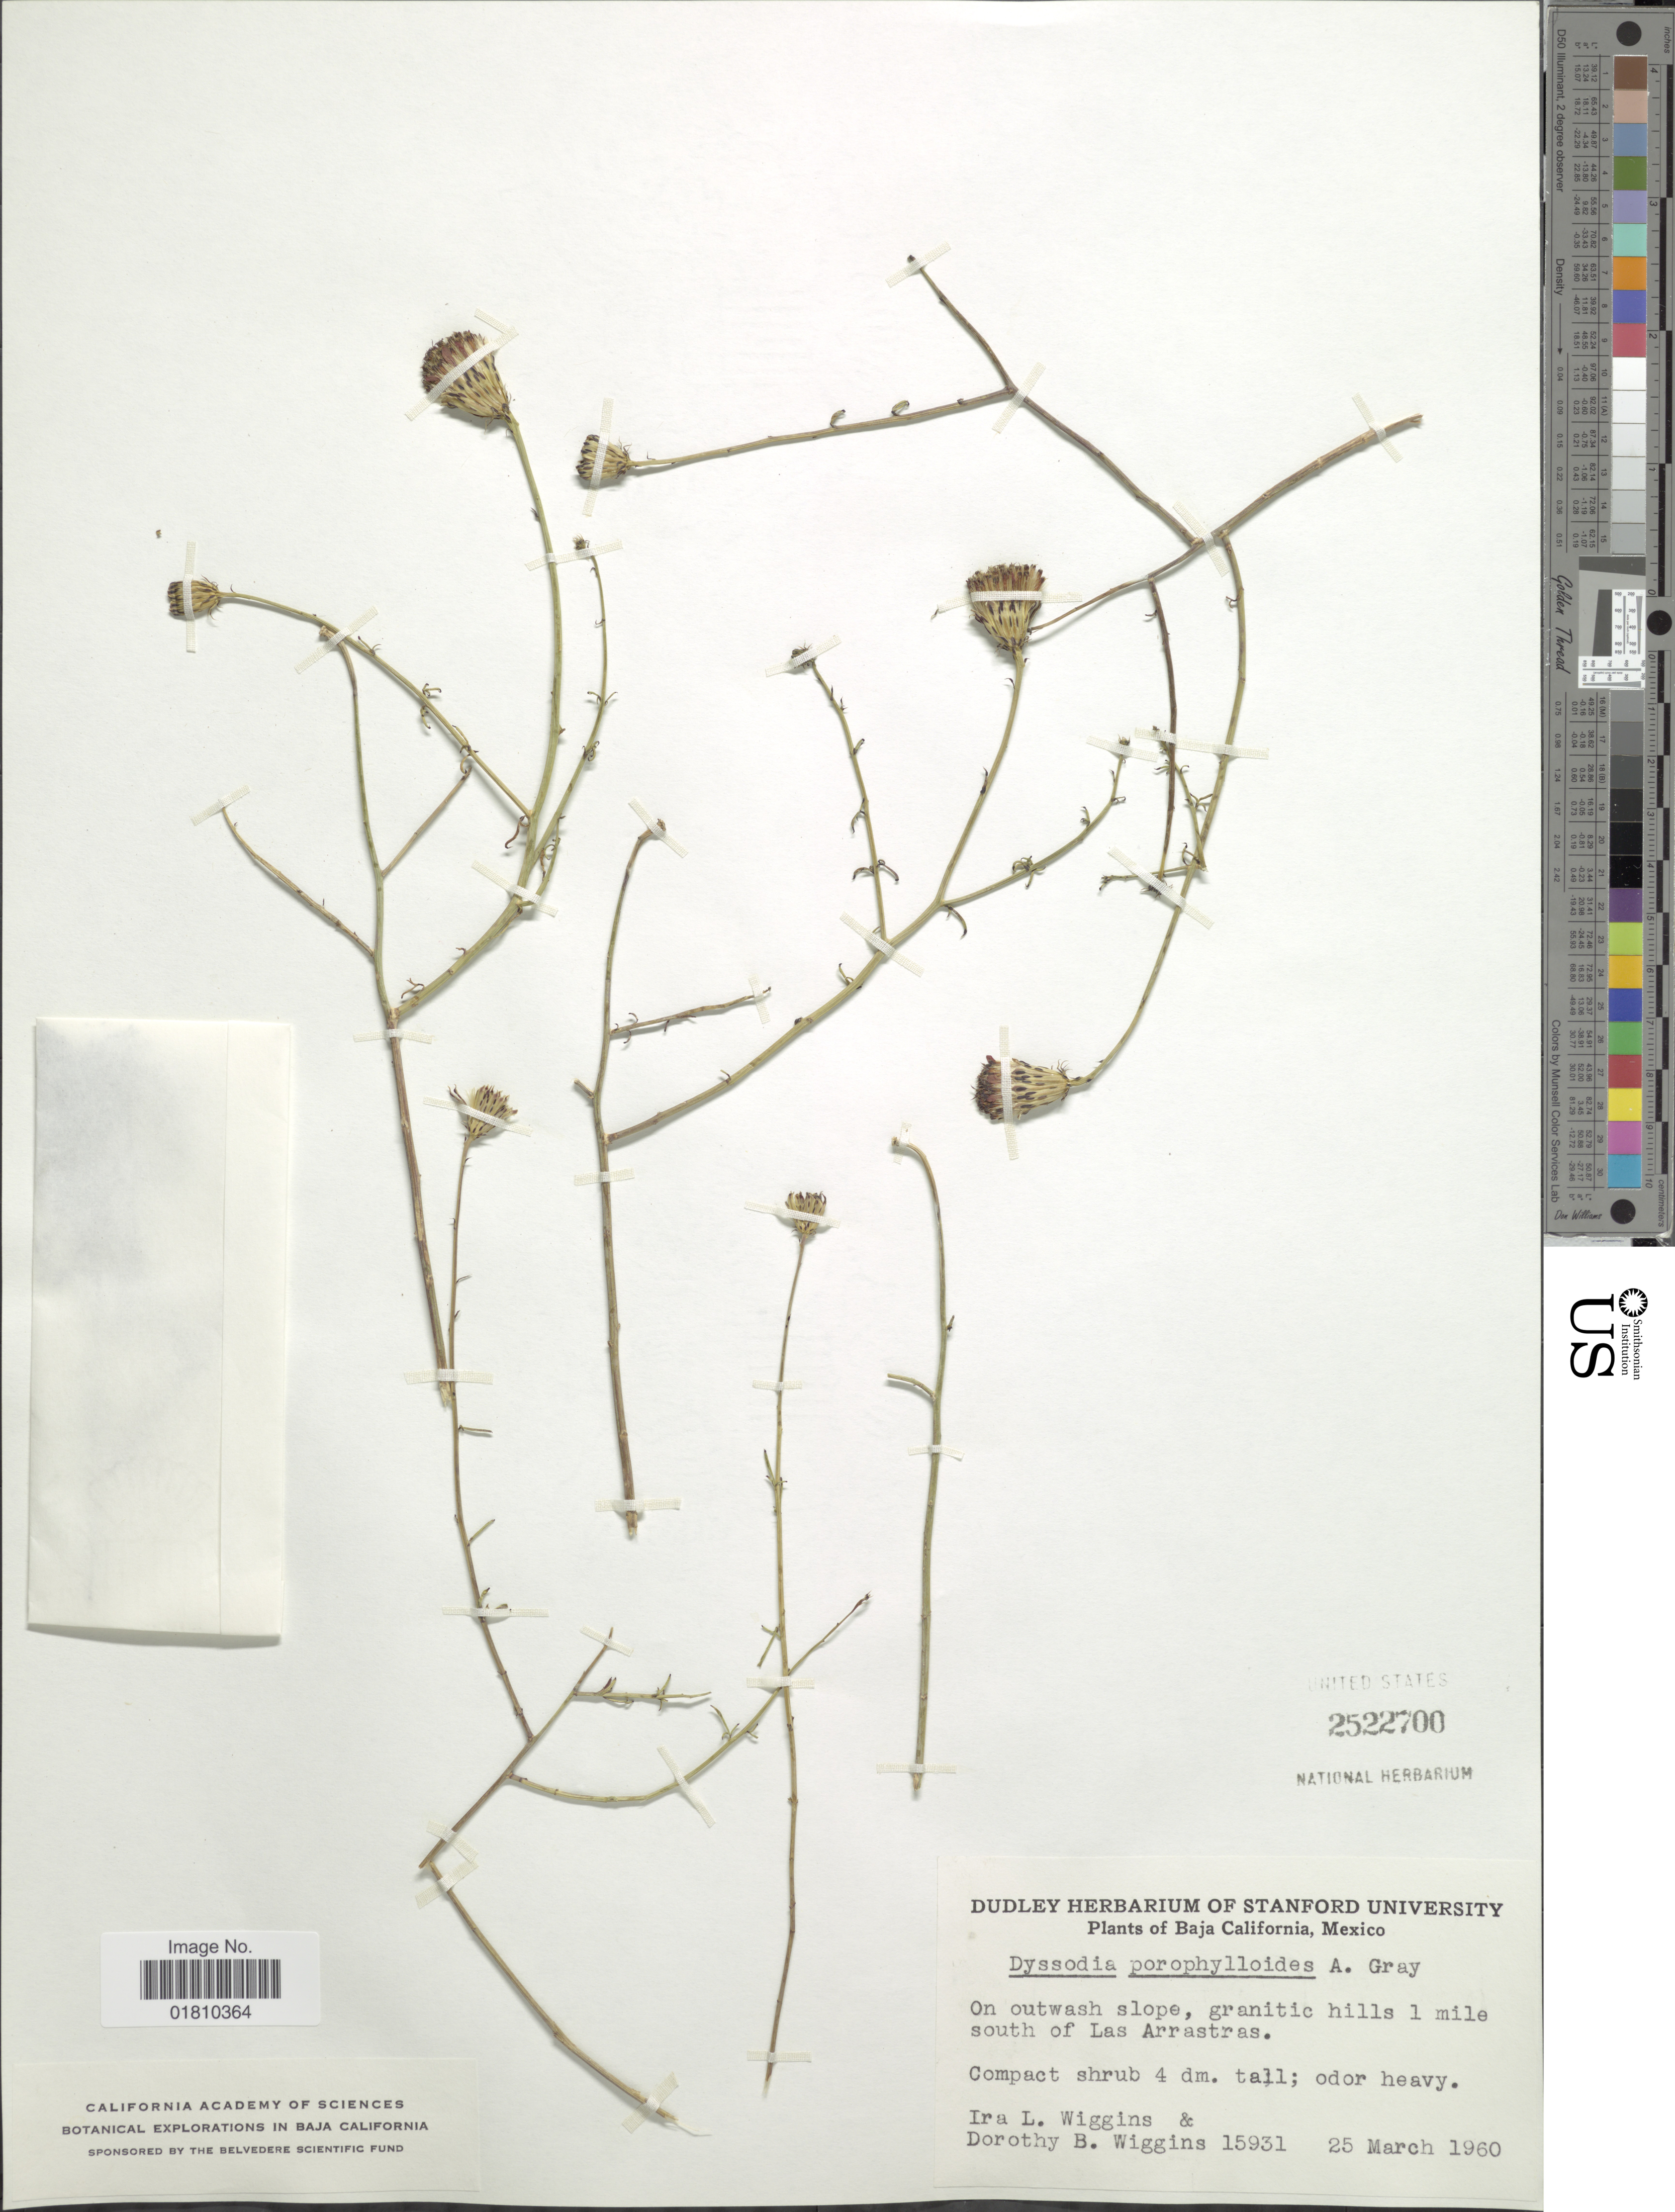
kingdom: Plantae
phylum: Tracheophyta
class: Magnoliopsida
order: Asterales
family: Asteraceae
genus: Adenophyllum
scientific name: Adenophyllum porophylloides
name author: (A. Gray) Strother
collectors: I. L. Wiggins & D. B. Wiggins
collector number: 15931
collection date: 1960-03-25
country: Mexico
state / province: Baja California Norte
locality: On outwash slope, granitic hills 1 mile south of Las Arrastras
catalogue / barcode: US 2522700